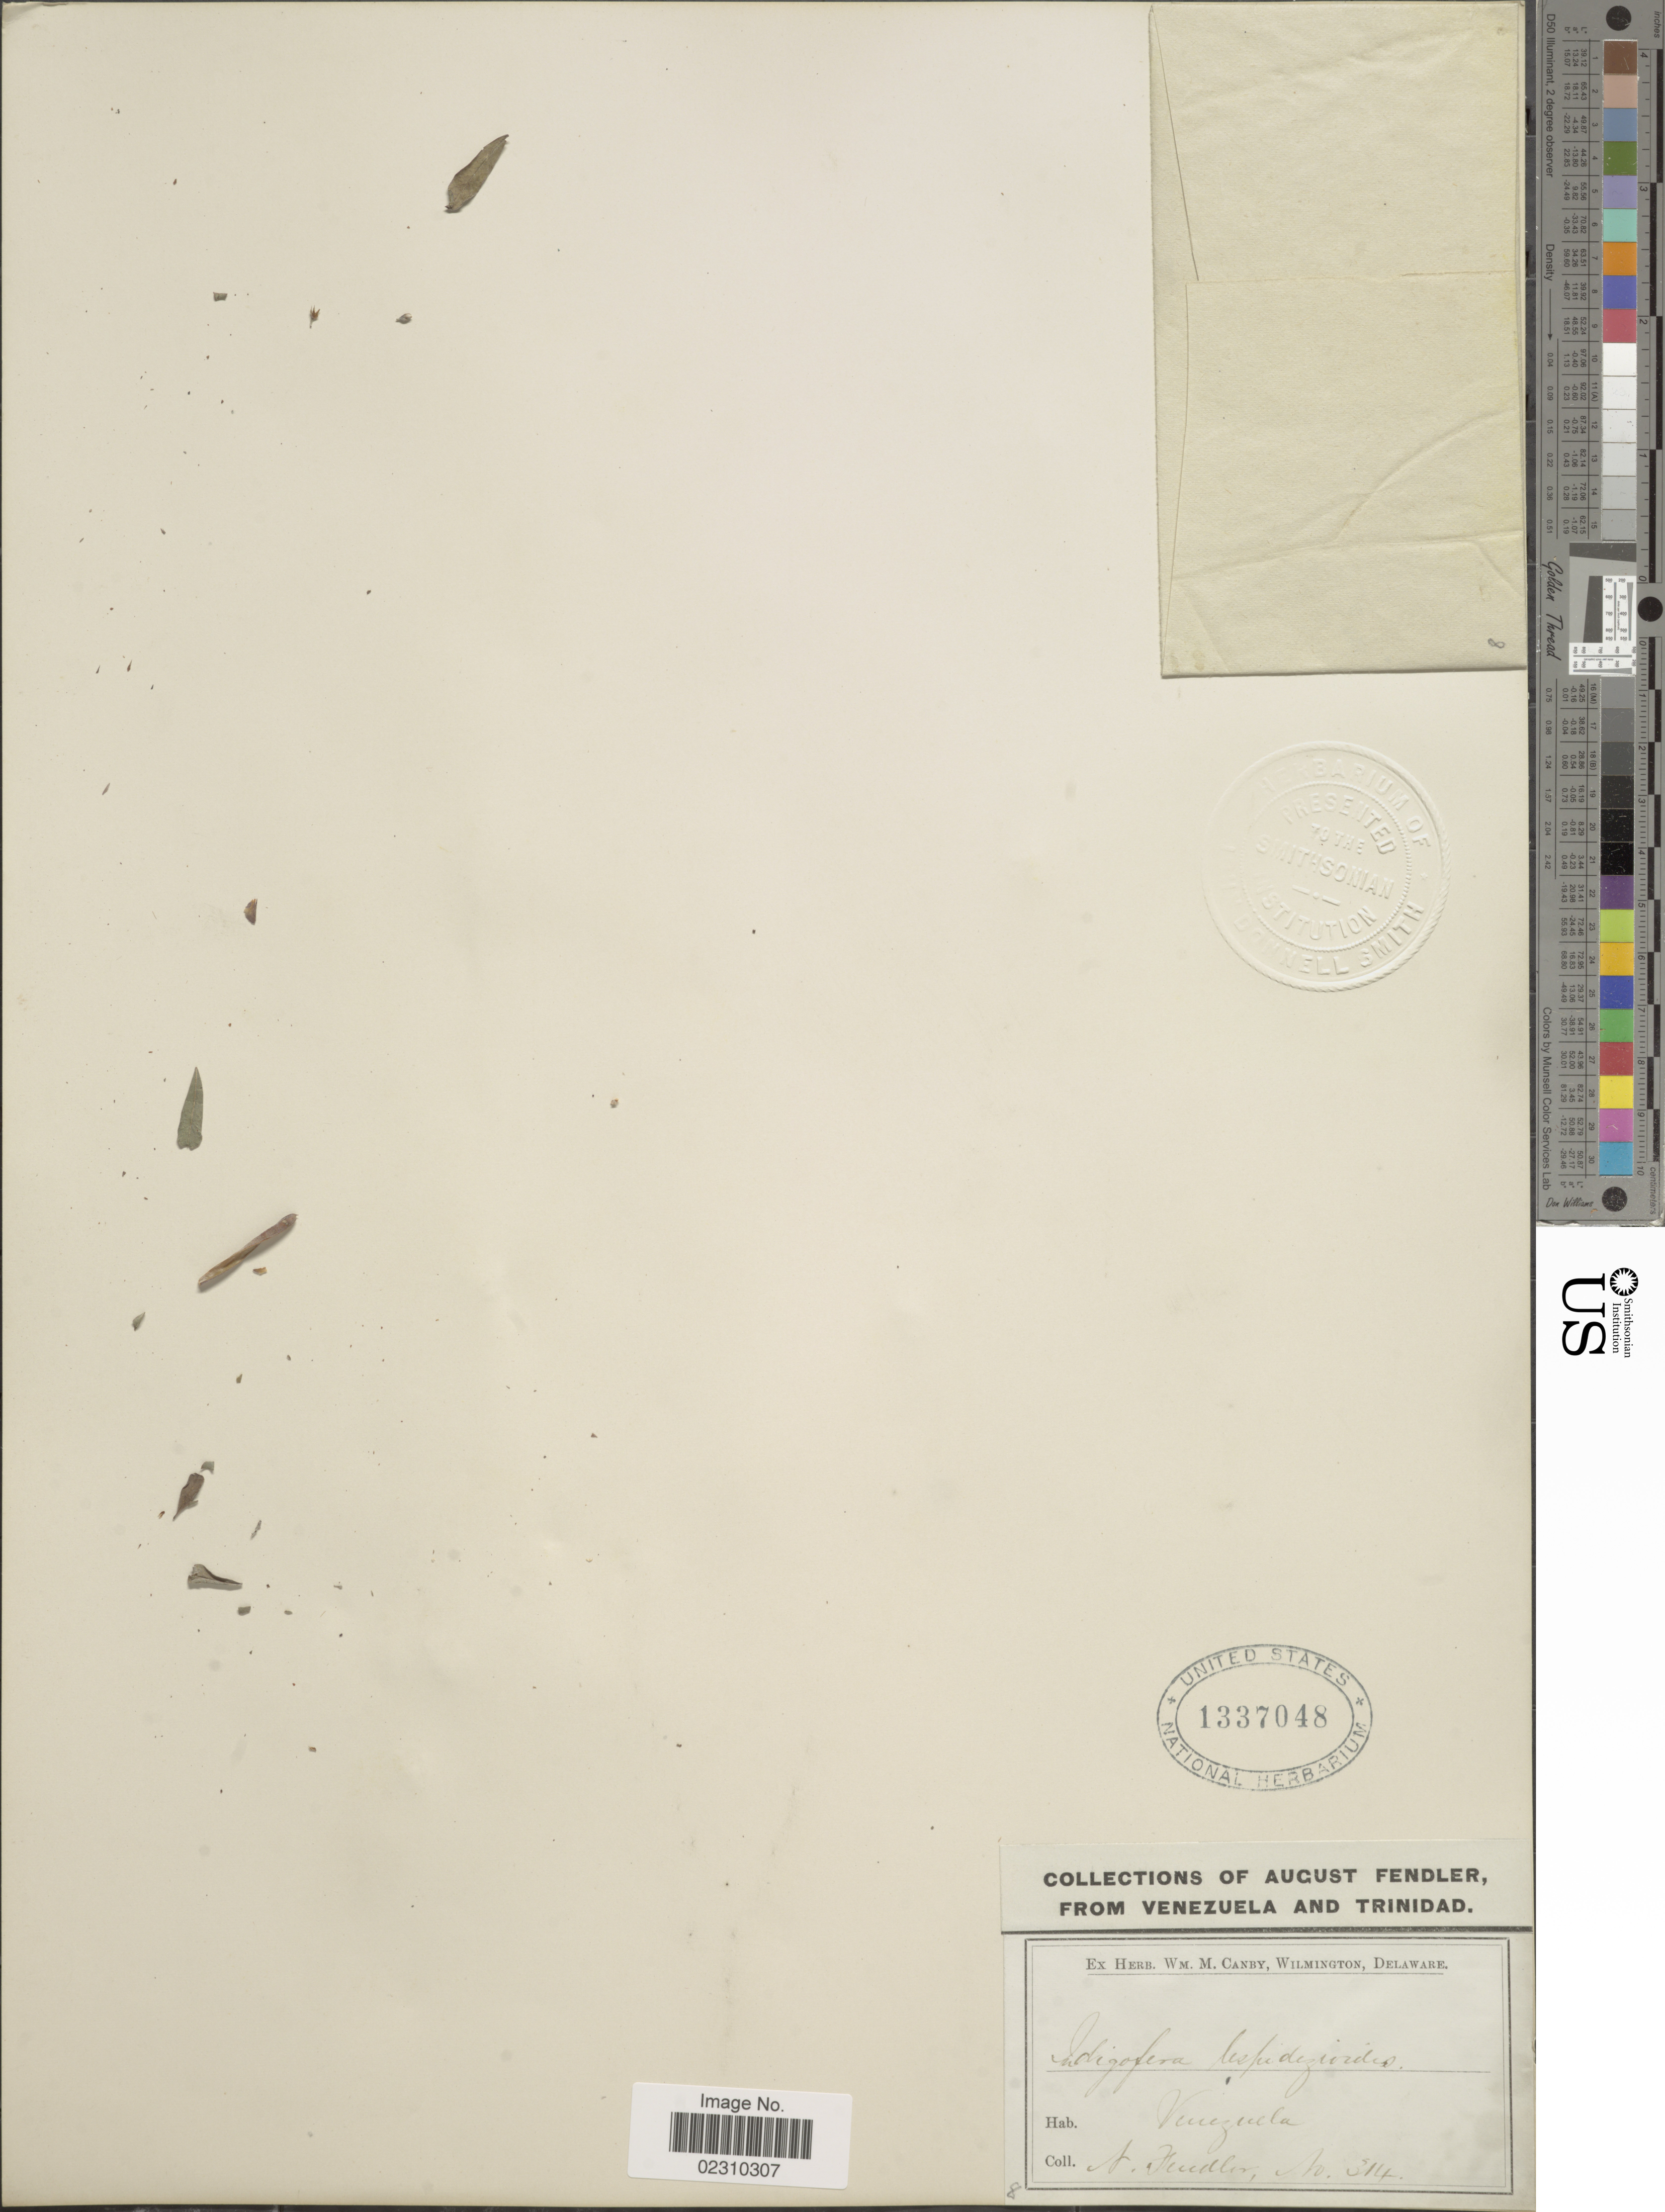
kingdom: Plantae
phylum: Tracheophyta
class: Magnoliopsida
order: Fabales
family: Fabaceae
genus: Indigofera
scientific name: Indigofera lespedezioides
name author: Kunth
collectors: A. Fendler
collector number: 314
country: Venezuela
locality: Venezuela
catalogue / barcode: US 1337048